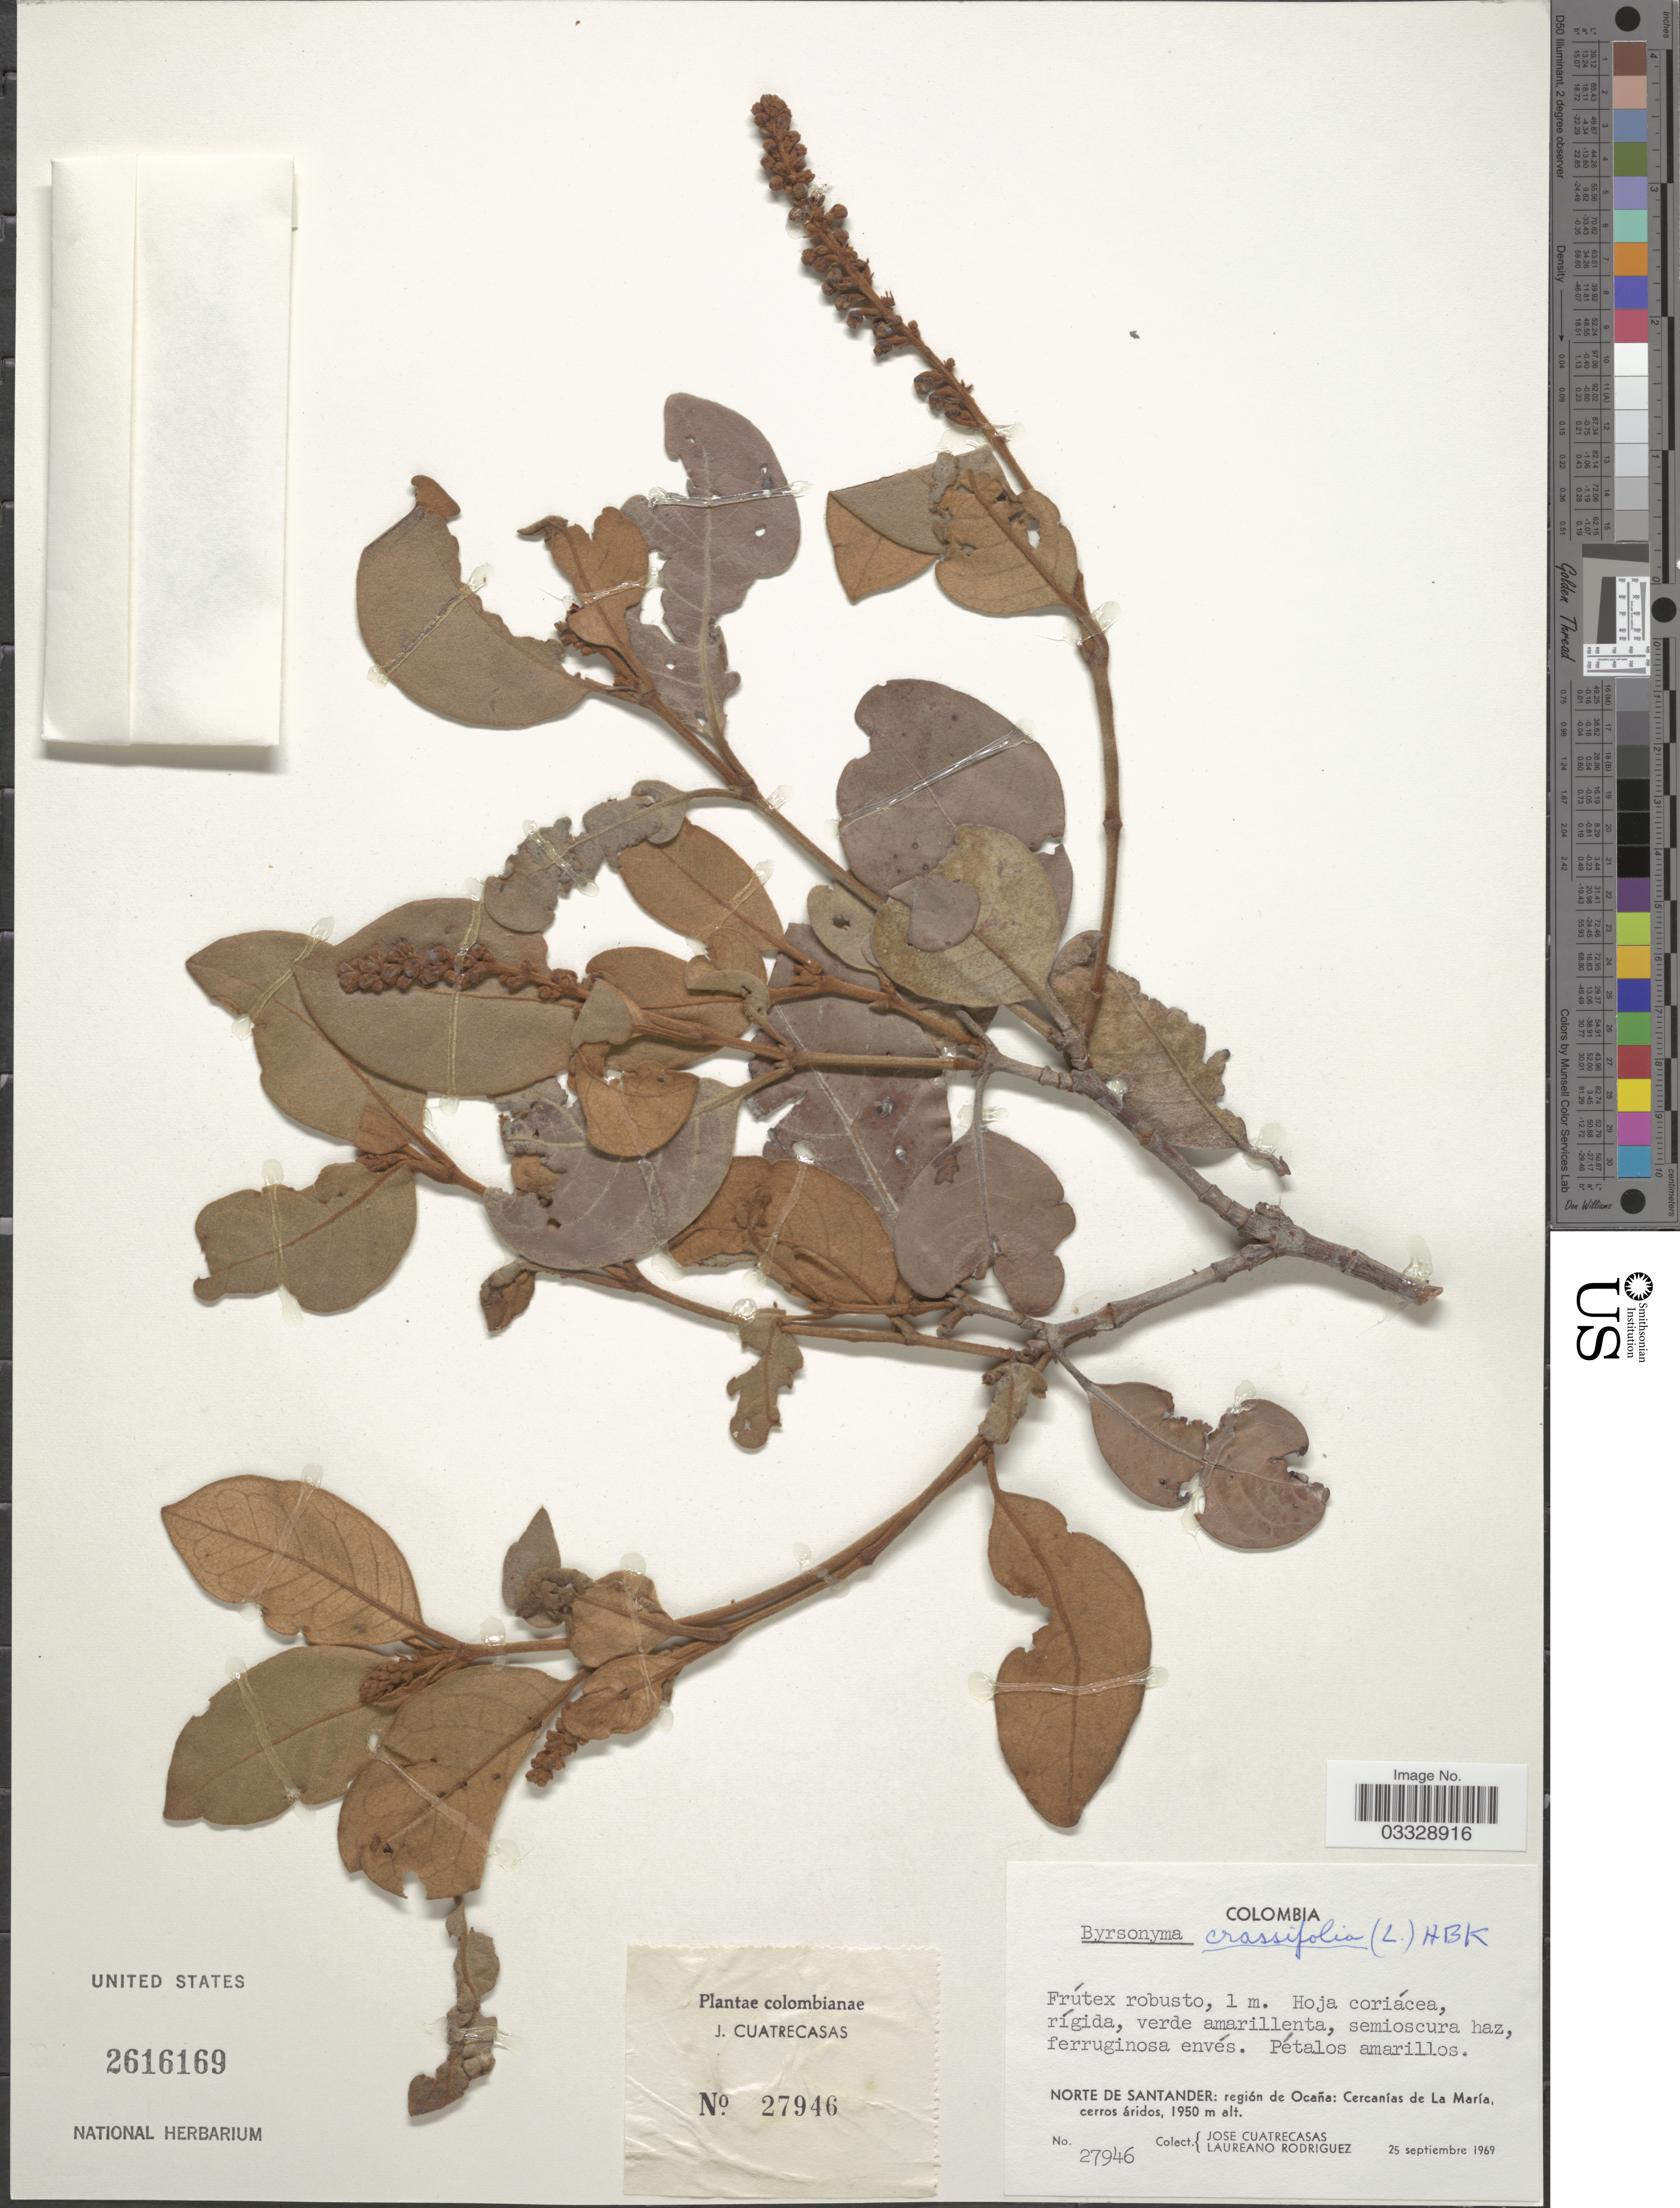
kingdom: Plantae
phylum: Tracheophyta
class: Magnoliopsida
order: Malpighiales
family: Malpighiaceae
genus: Byrsonima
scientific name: Byrsonima crassifolia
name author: (L.) Kunth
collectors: J. Cuatrecasas & L. Rodriguez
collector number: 27946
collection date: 1969-09-25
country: Colombia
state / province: Norte de Santander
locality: Región de Ocaña: Cercanías de la María, cerros áridos.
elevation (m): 1950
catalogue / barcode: US 2616169